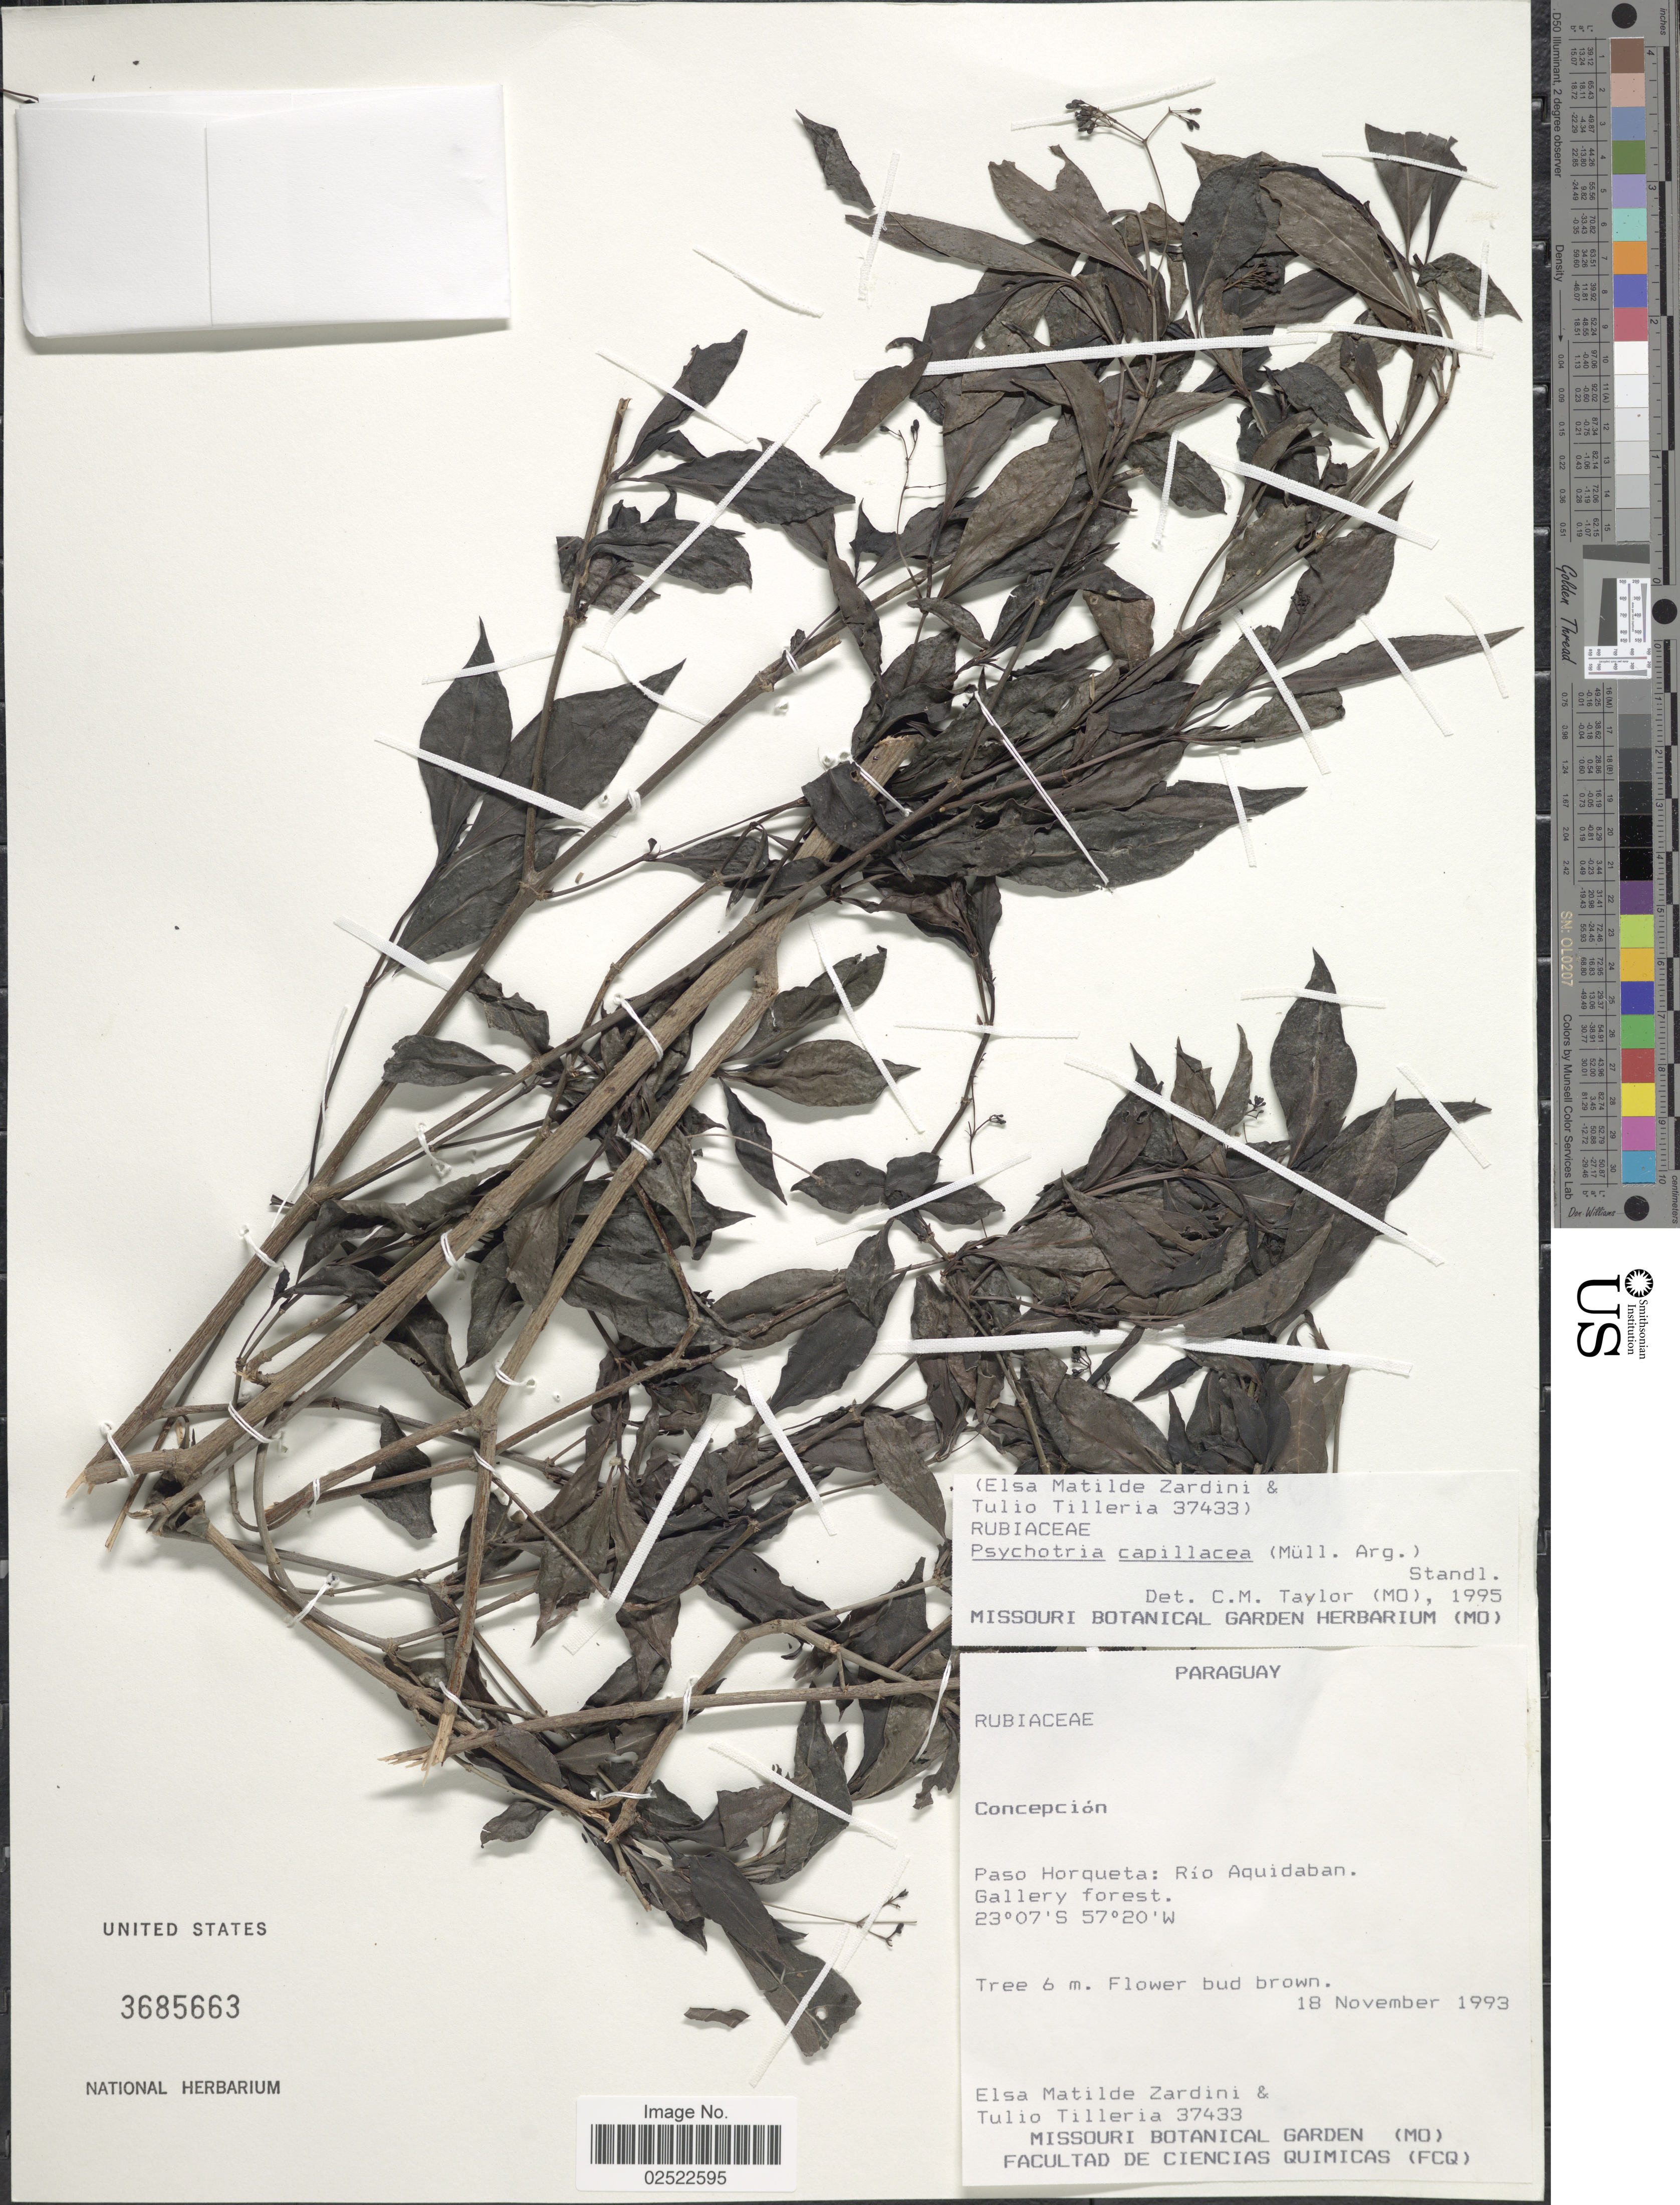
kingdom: Plantae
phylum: Tracheophyta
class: Magnoliopsida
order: Gentianales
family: Rubiaceae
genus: Psychotria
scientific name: Psychotria capillacea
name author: (Müll. Arg.) Standl.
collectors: E. M. Zardini & T. Tilleria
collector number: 37433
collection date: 1993-11-18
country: Paraguay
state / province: Concepcion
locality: Paso Horqueta: Río Aquidaban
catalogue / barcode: US 3685663